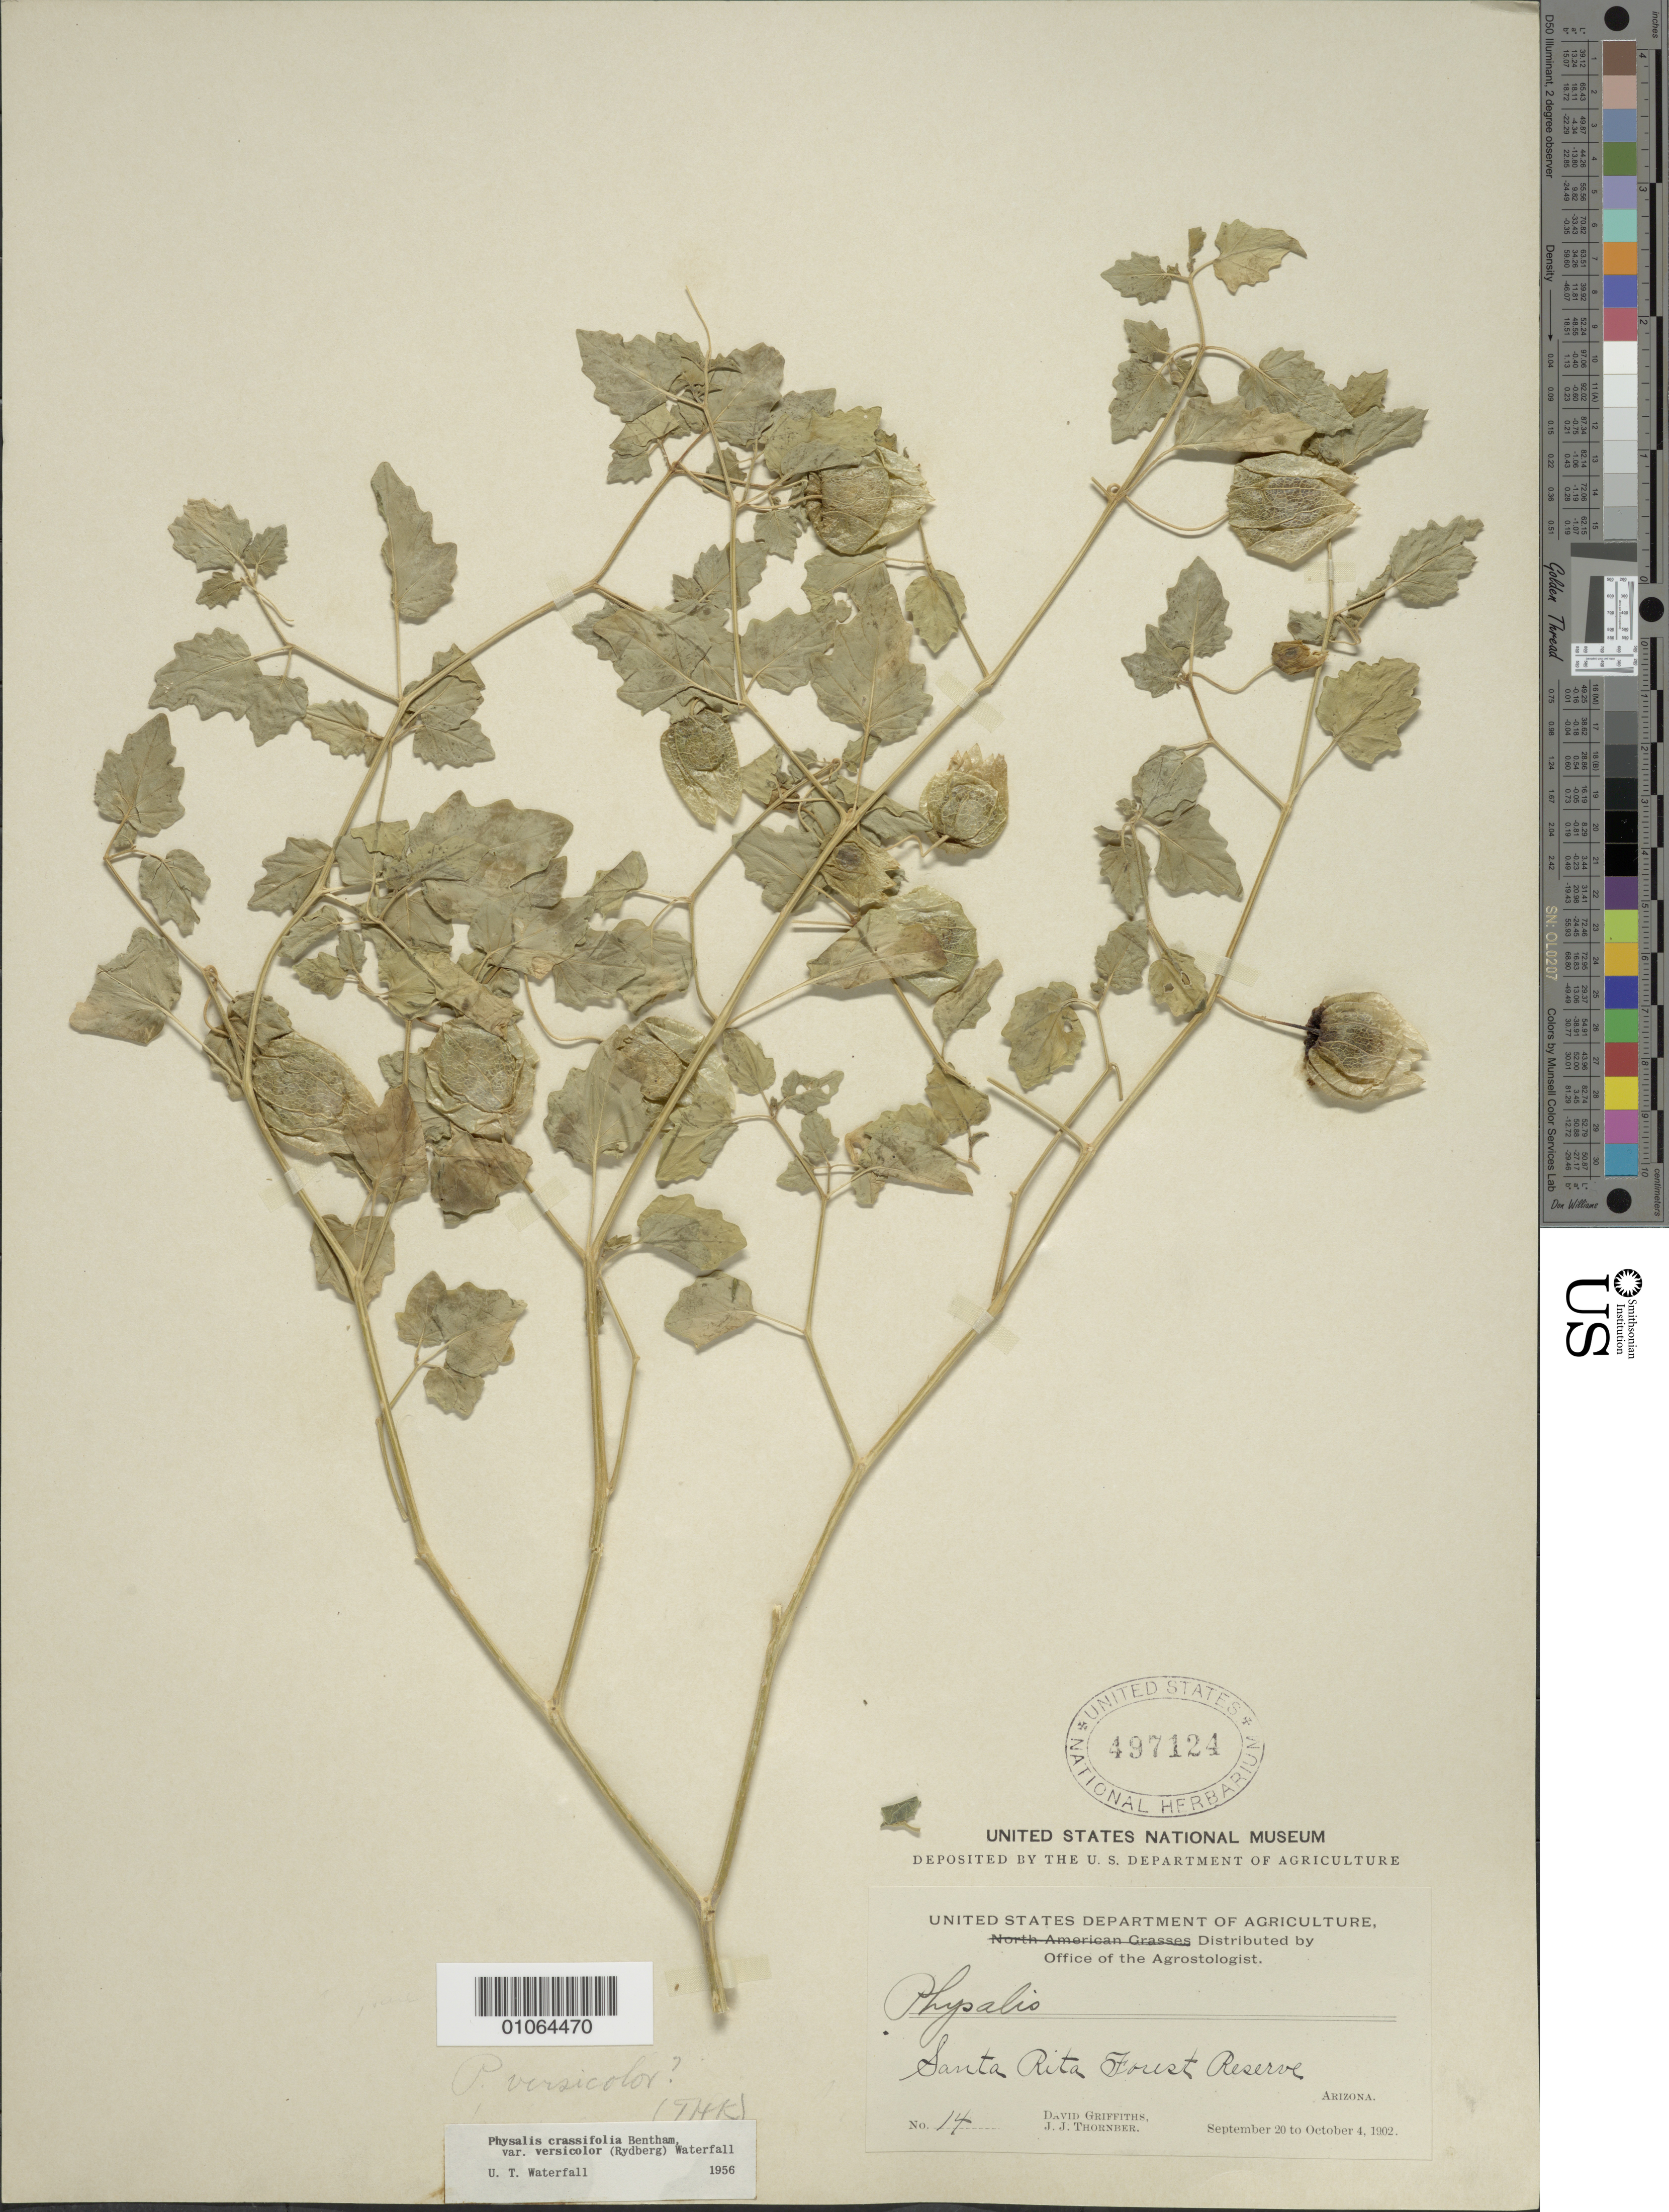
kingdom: Plantae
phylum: Tracheophyta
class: Magnoliopsida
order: Solanales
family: Solanaceae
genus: Physalis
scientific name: Physalis crassifolia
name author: Benth.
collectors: D. Griffiths & J. Thornber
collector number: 14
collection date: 1902-09-20/1902-10-04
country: United States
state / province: Arizona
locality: Santa Rita Forest Reserve.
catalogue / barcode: US 497124